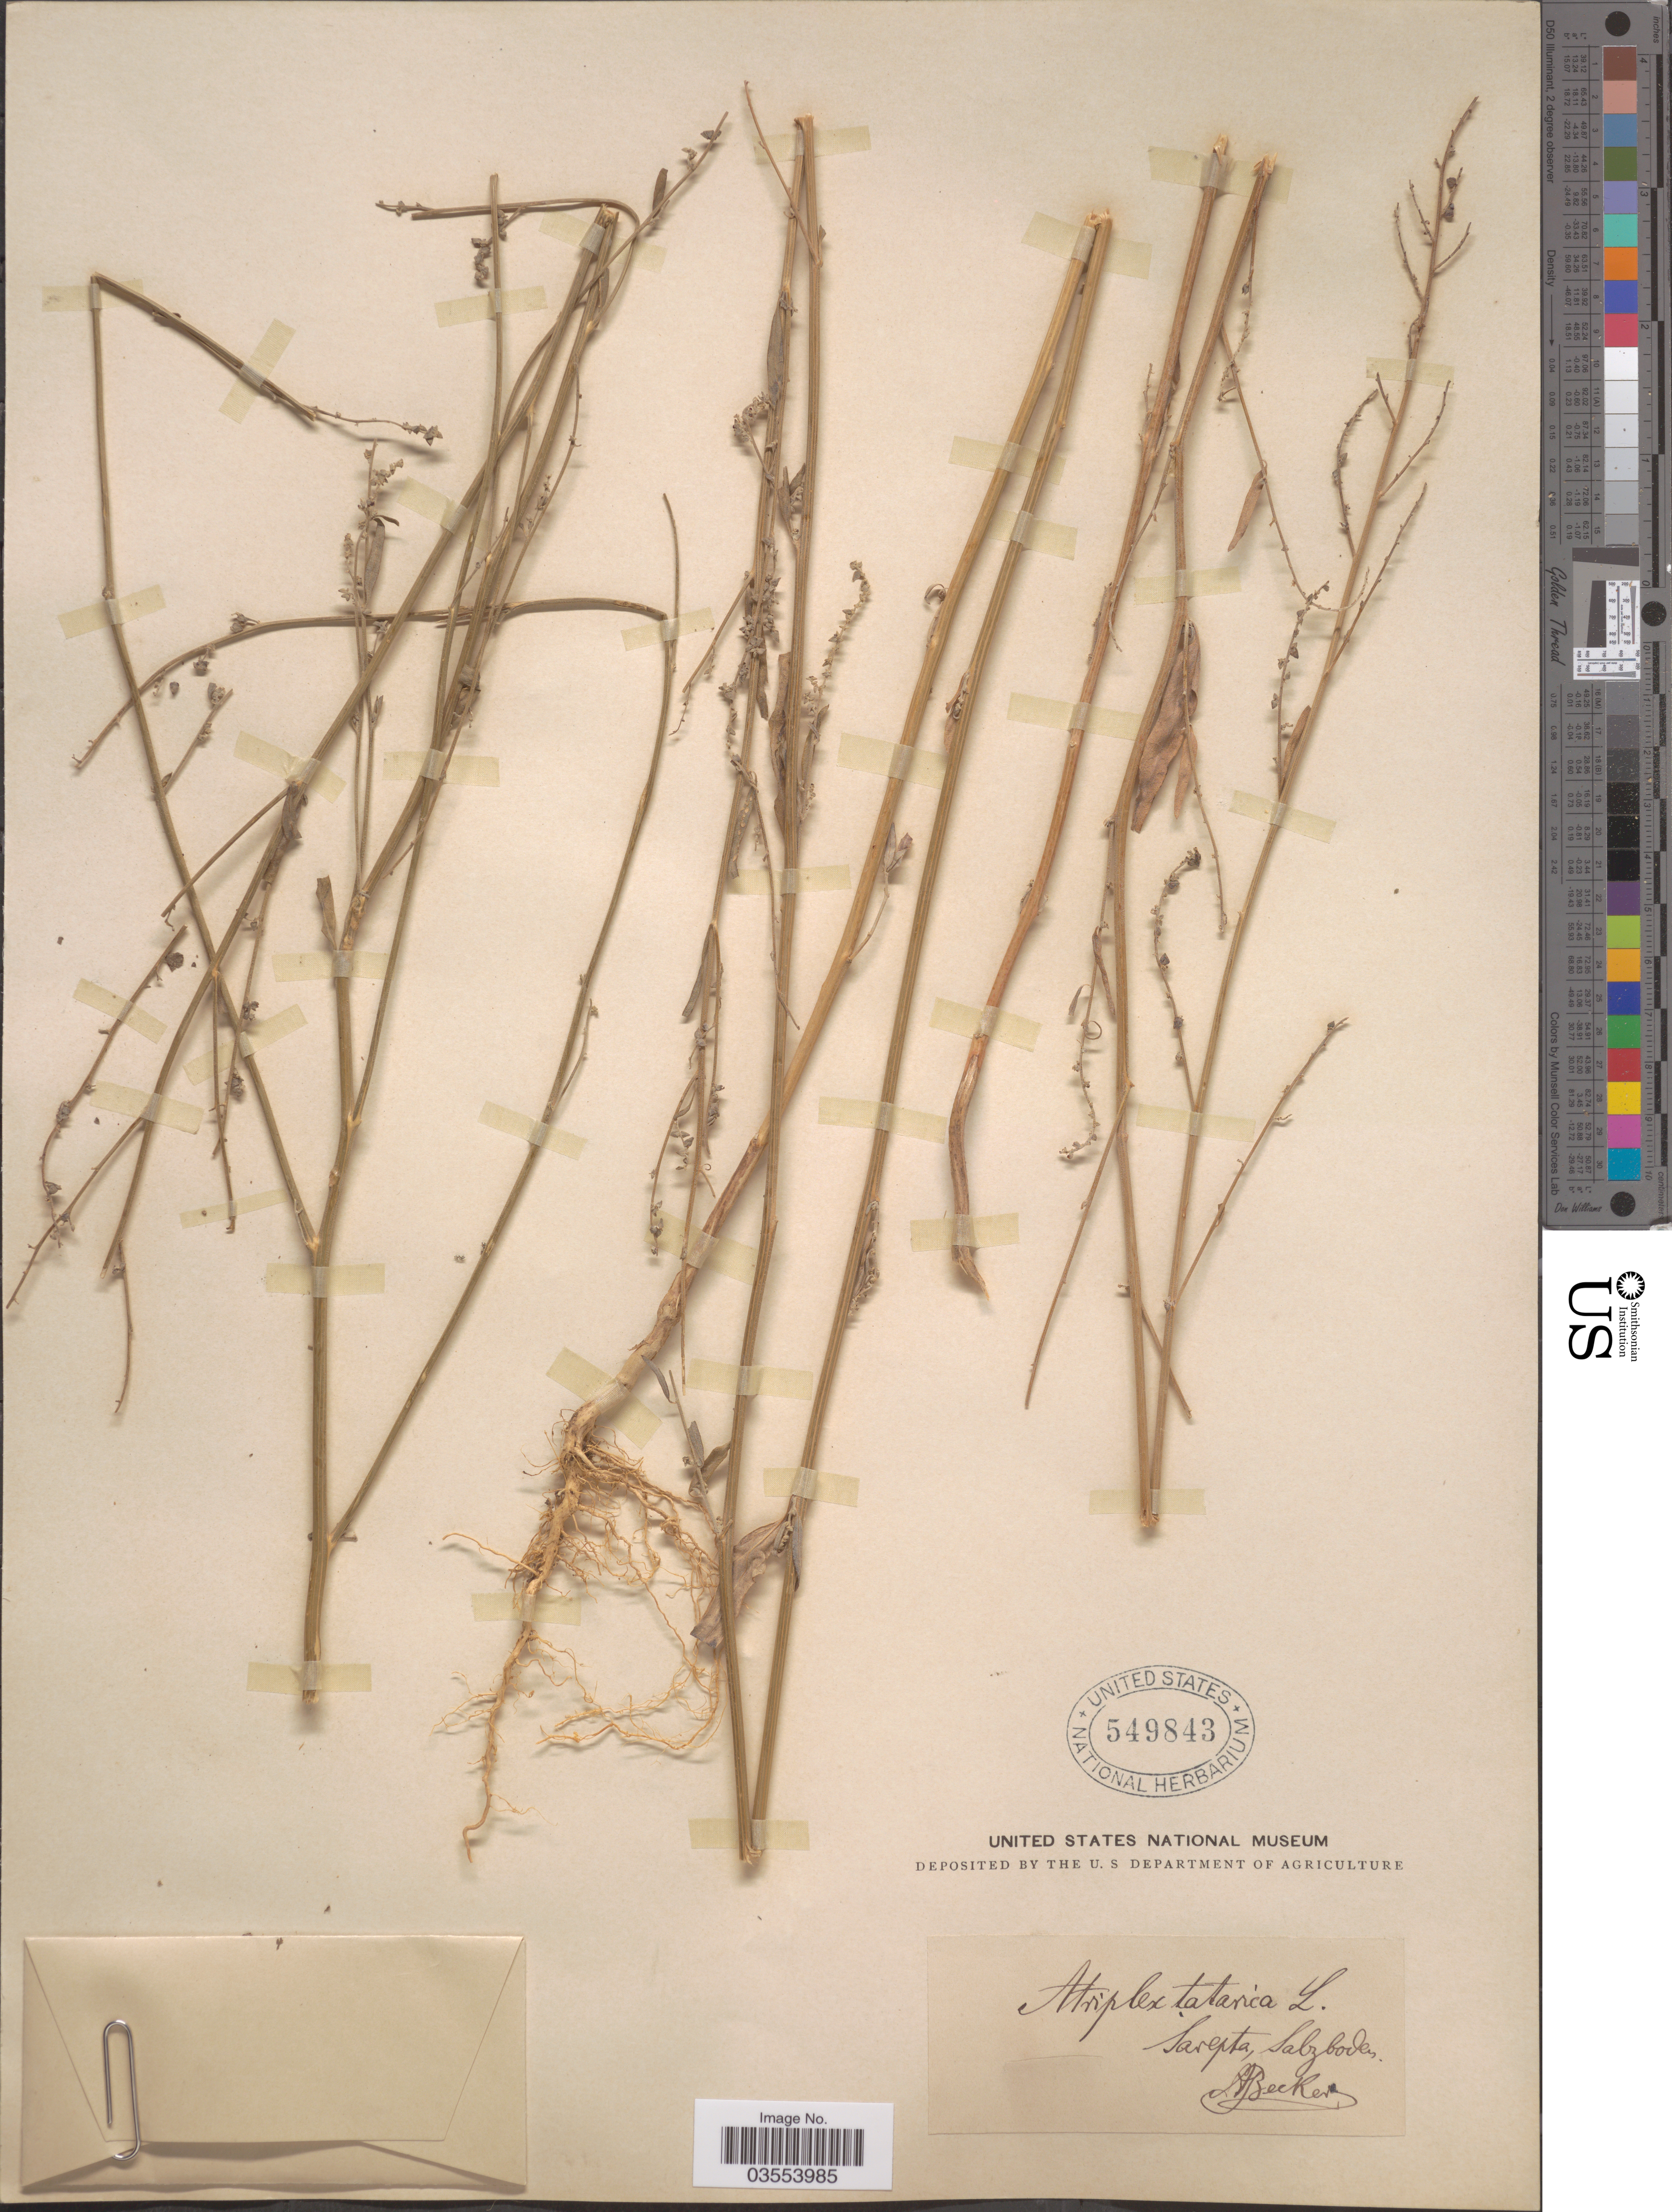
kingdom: Plantae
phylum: Tracheophyta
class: Magnoliopsida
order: Caryophyllales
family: Amaranthaceae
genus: Atriplex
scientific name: Atriplex tatarica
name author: L.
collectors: A. Becker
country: Russian Federation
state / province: Volgograd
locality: Sarepta, Salzboden.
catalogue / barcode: US 549843